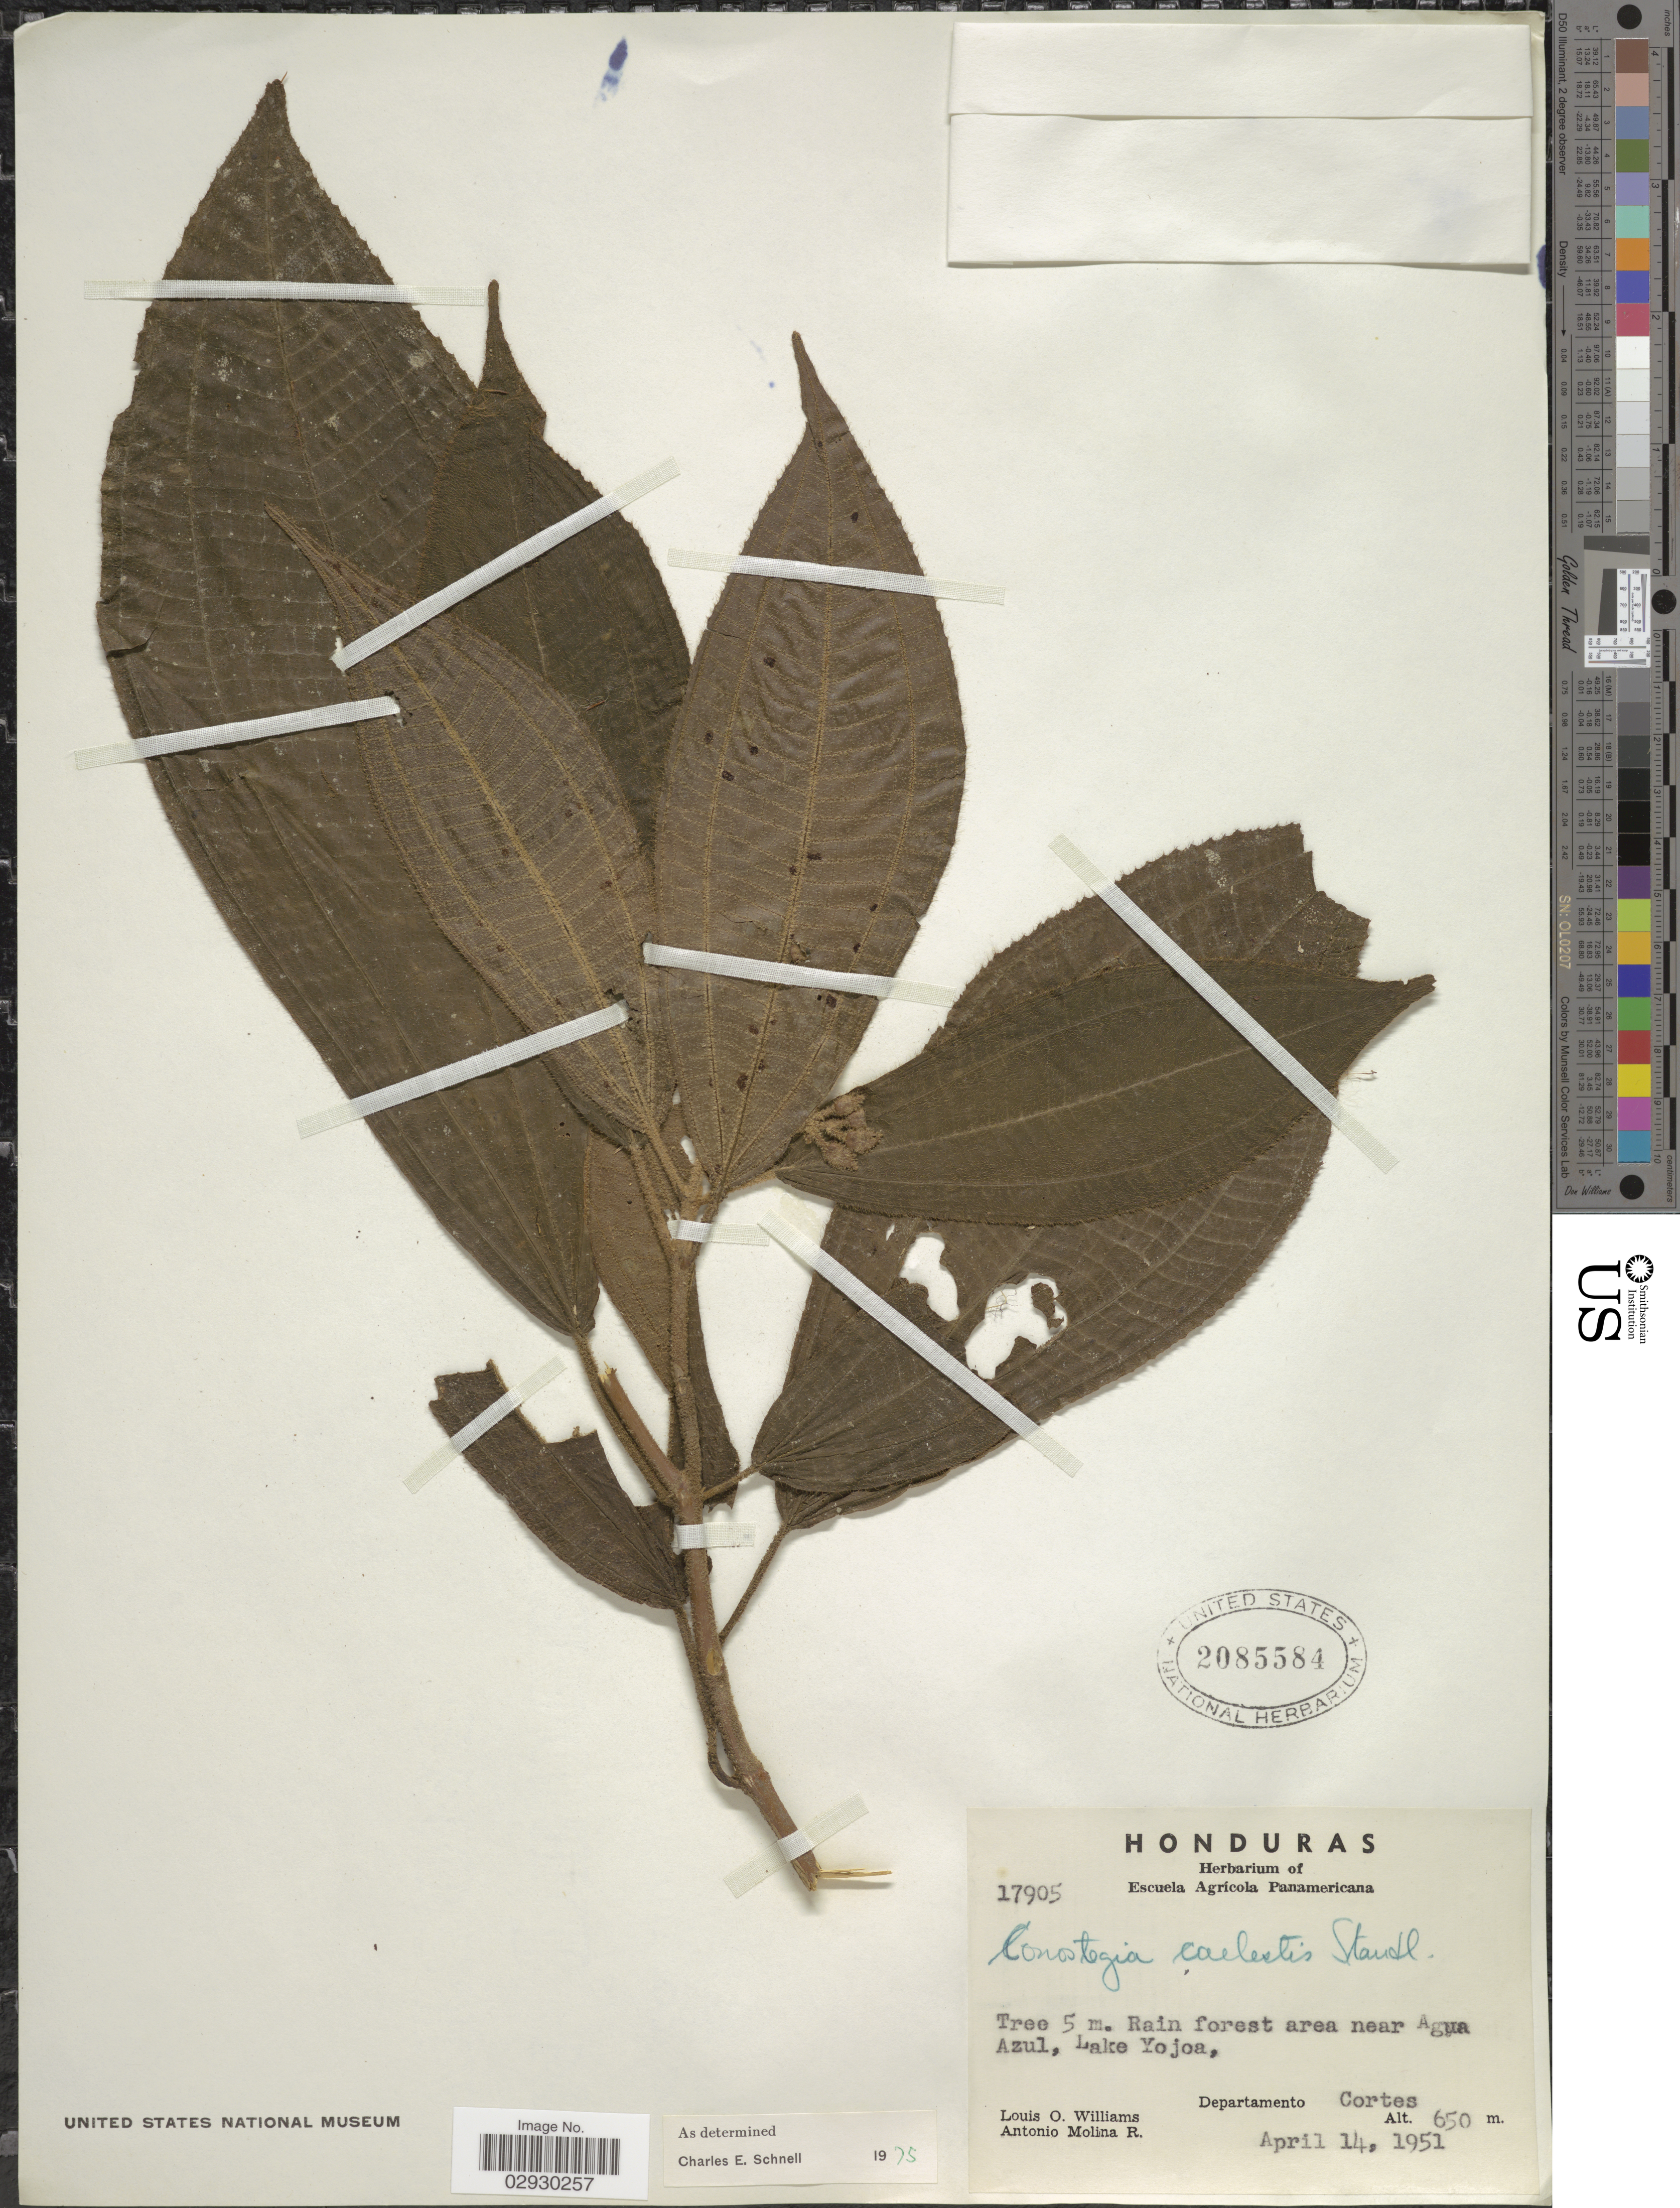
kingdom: Plantae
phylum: Tracheophyta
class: Magnoliopsida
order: Myrtales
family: Melastomataceae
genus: Conostegia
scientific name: Conostegia caelestis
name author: Standl.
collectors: L. O. Williams & A. Molina R.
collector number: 17905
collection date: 1951-04-14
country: Honduras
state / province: Cortés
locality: Rain forest area near Agua Azul, Lake Yojoa, Departamento Cortes.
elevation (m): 650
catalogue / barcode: US 2085584